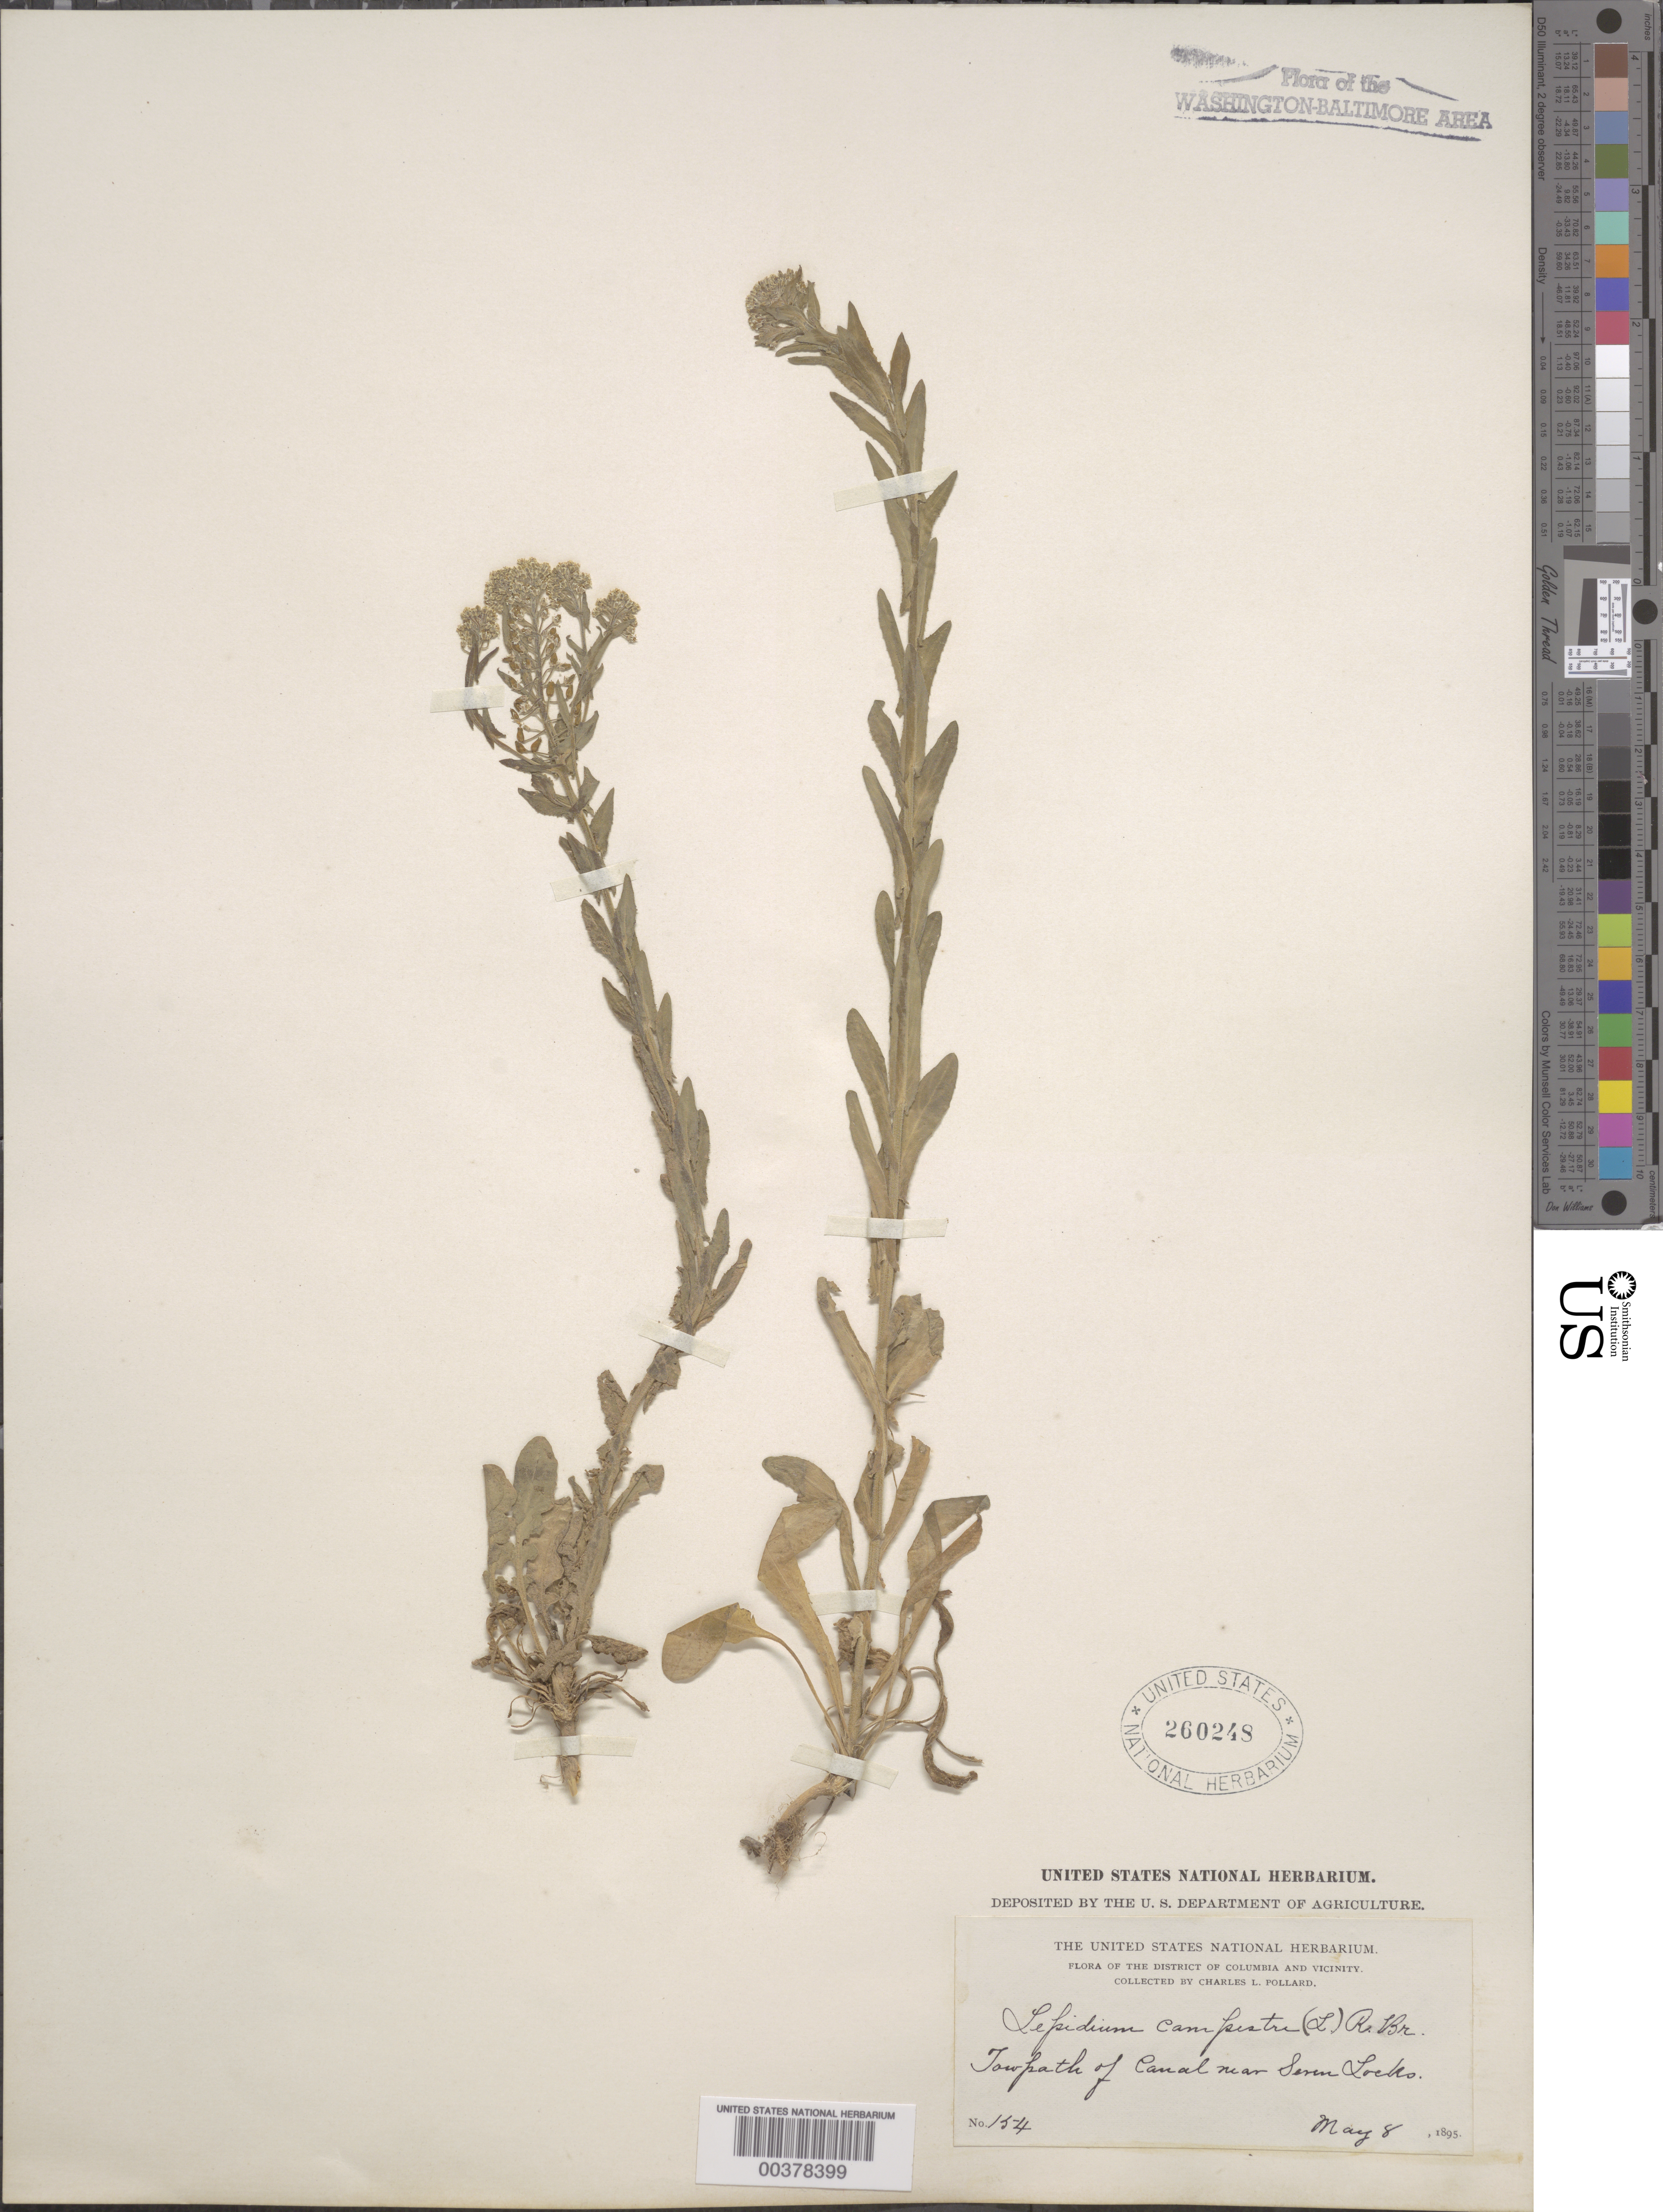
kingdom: Plantae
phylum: Tracheophyta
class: Magnoliopsida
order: Brassicales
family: Brassicaceae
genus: Lepidium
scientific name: Lepidium campestre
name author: (L.) W.T. Aiton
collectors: C. L. Pollard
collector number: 154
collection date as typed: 08 May 1895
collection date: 1895-05-08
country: United States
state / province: Maryland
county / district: Montgomery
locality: C. & O. Canal, Seven Locks vicinity C. & O. Canal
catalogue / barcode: US 260248